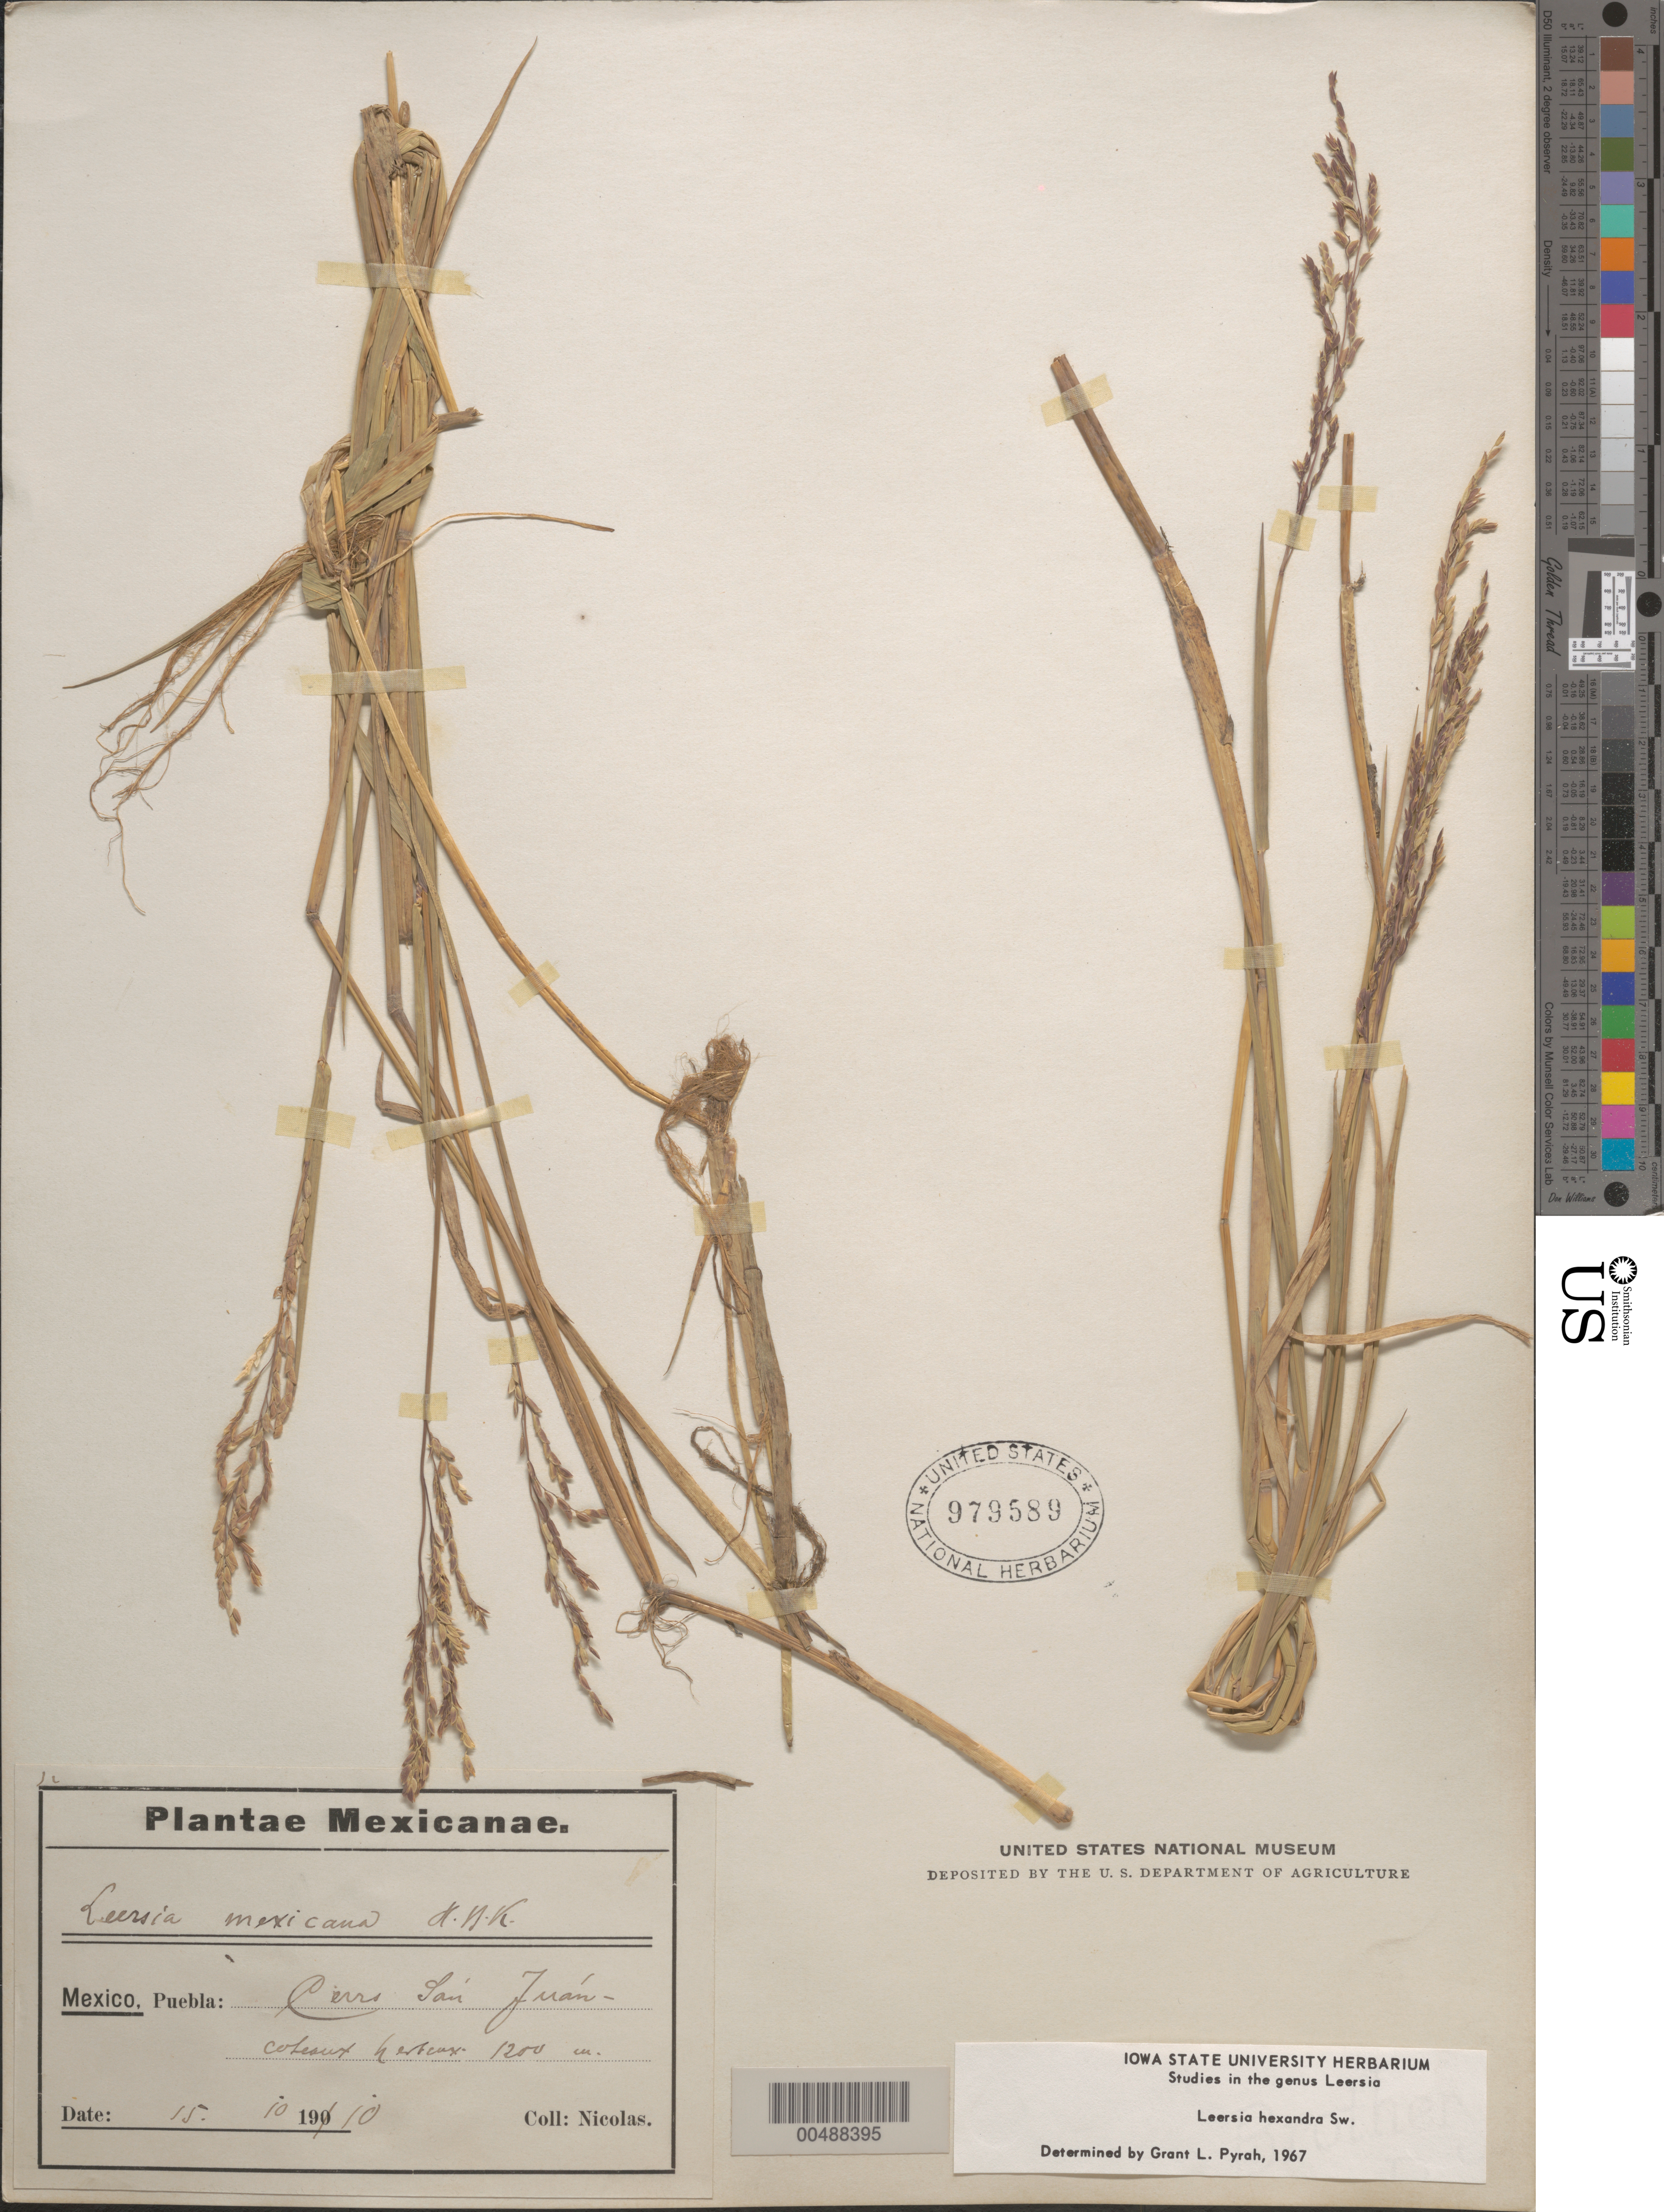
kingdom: Plantae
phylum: Tracheophyta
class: Liliopsida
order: Poales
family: Poaceae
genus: Leersia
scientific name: Leersia hexandra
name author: Sw.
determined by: Pyrah, G. L.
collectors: -. Nicolas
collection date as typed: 15 Oct 1910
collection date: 1910-10-15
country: Mexico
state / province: Puebla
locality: Cerro S n Ju n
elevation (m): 1250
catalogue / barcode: US 979589